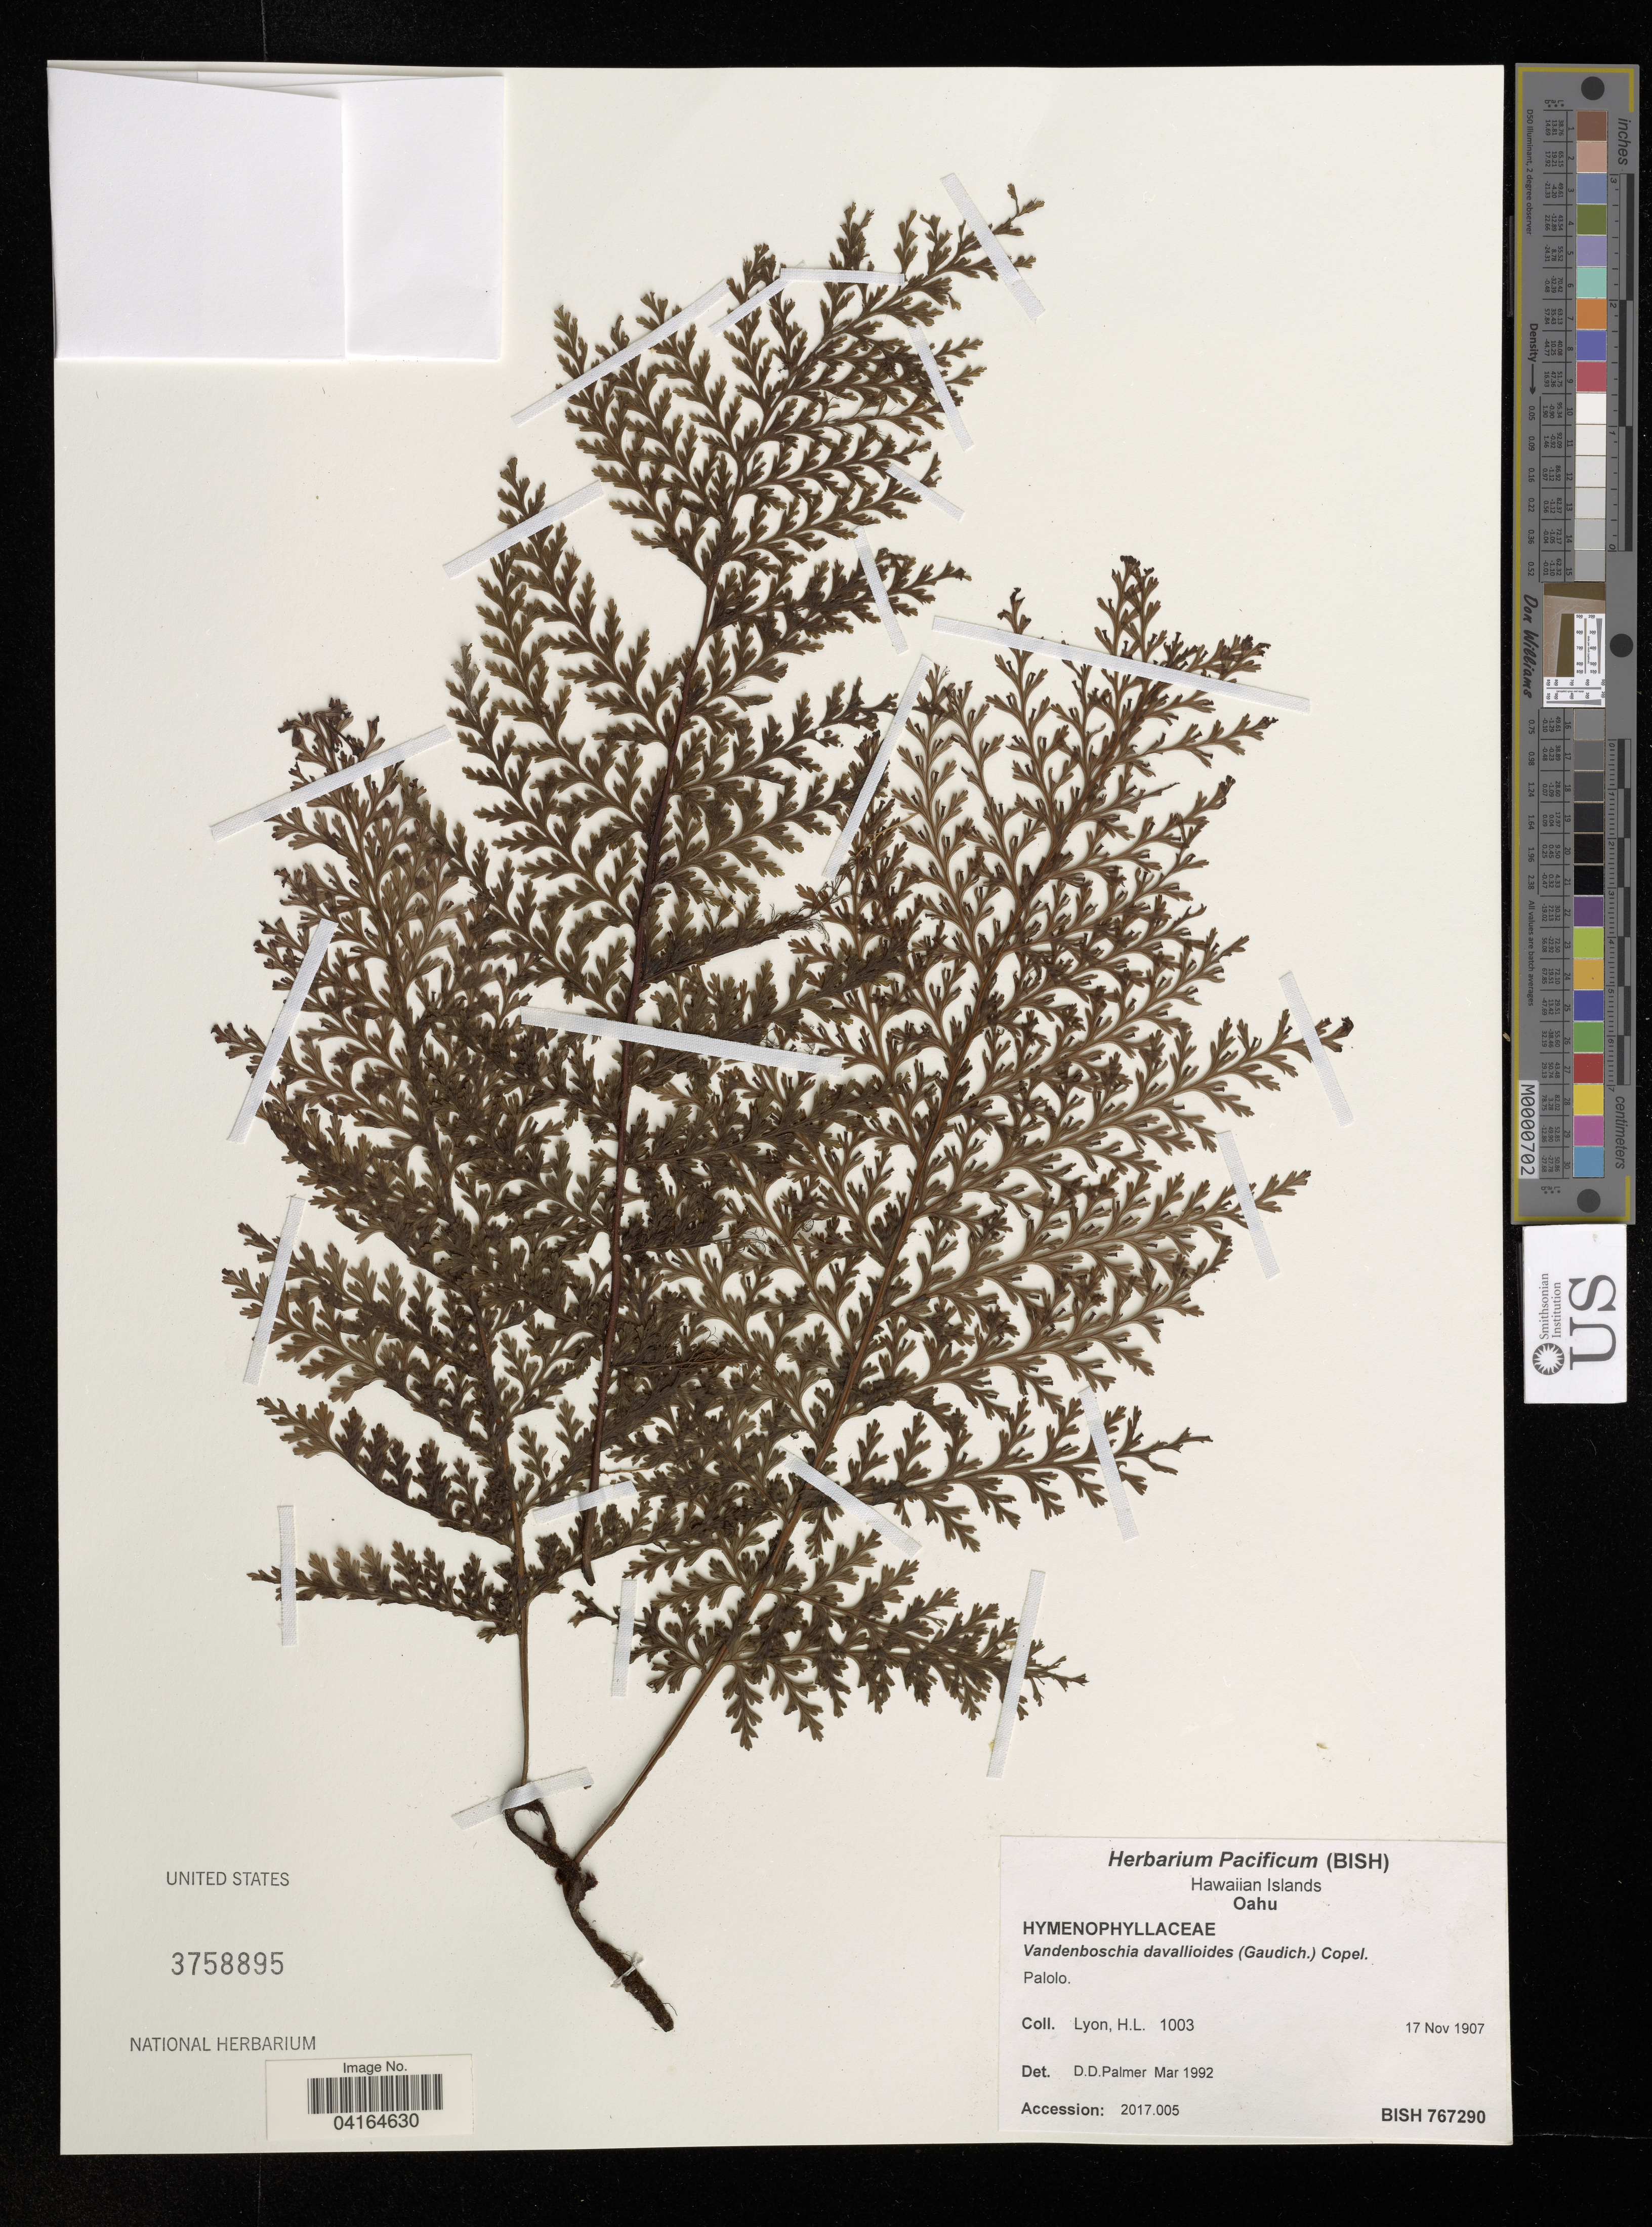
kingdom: Plantae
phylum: Tracheophyta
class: Polypodiopsida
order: Hymenophyllales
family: Hymenophyllaceae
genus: Vandenboschia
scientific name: Vandenboschia davallioides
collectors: H. Lyon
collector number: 1003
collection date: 1907-11-17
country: United States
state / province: Hawaii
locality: Hawaiian Islands. Oahu. Palolo.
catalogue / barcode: US 3758895